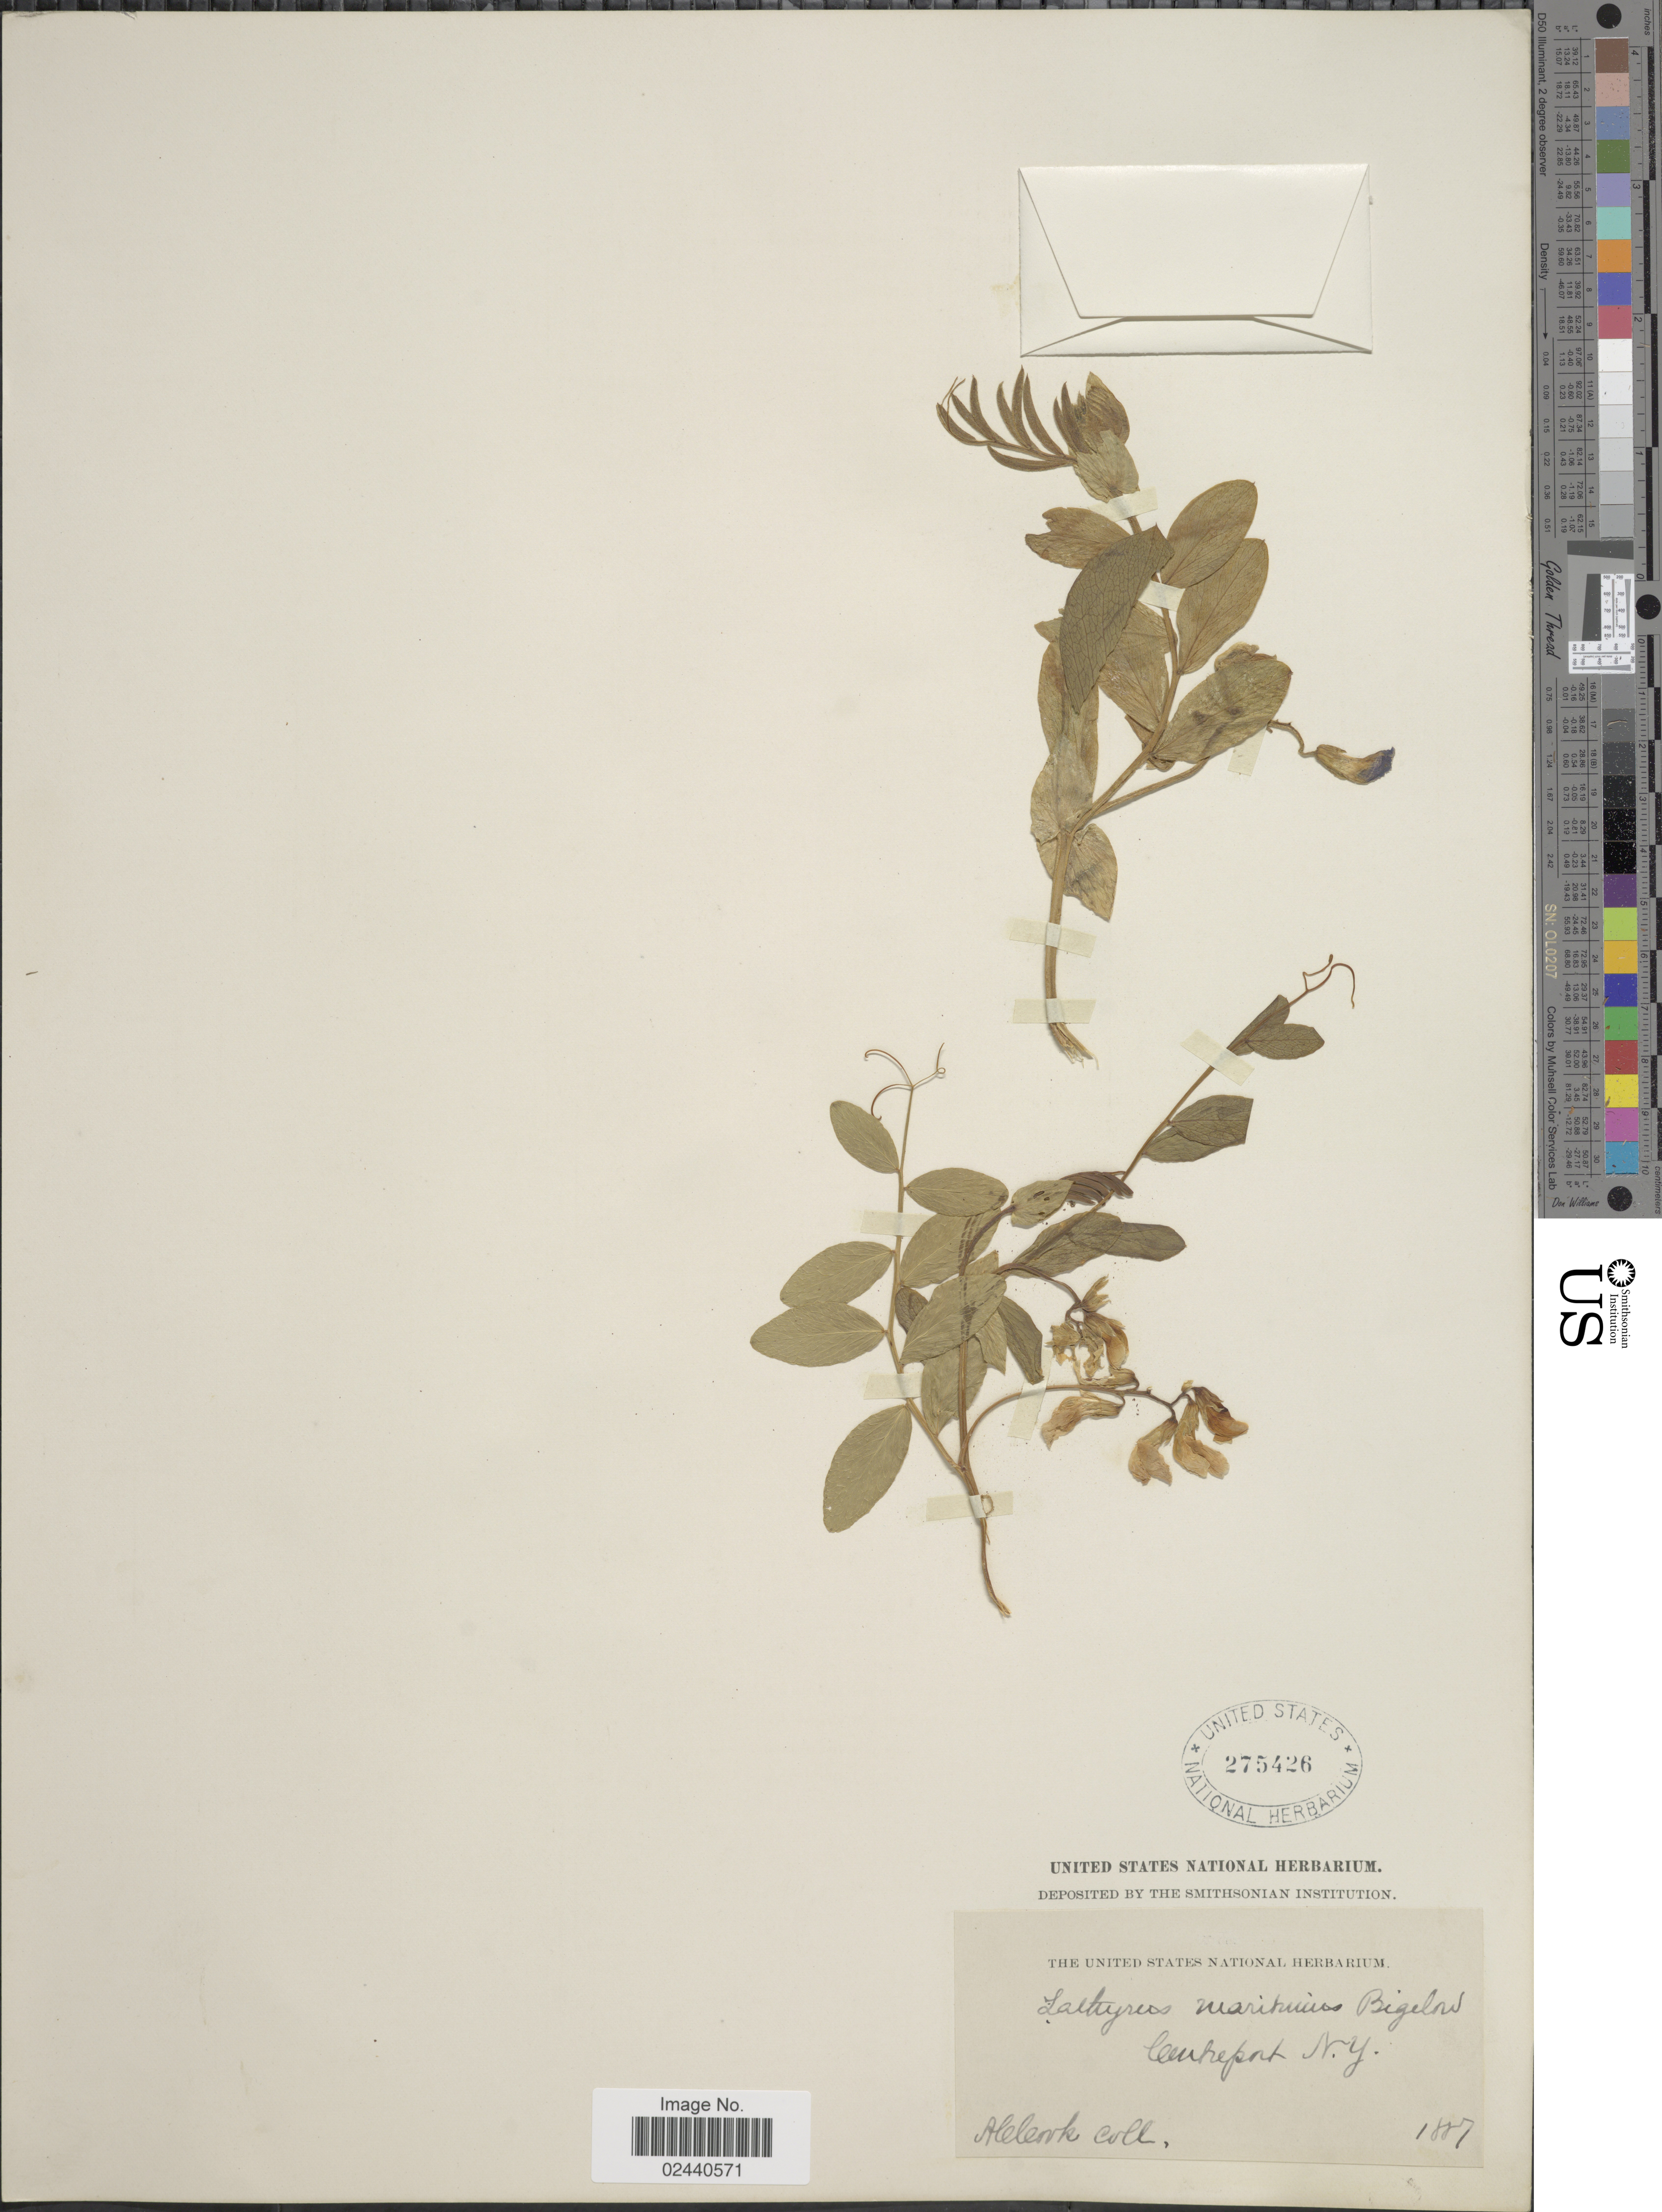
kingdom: Plantae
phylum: Tracheophyta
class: Magnoliopsida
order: Fabales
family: Fabaceae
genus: Lathyrus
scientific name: Lathyrus japonicus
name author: Willd.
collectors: A. Cook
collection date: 1887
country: United States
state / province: New York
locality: Cantreport, N.Y.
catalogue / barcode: US 275426